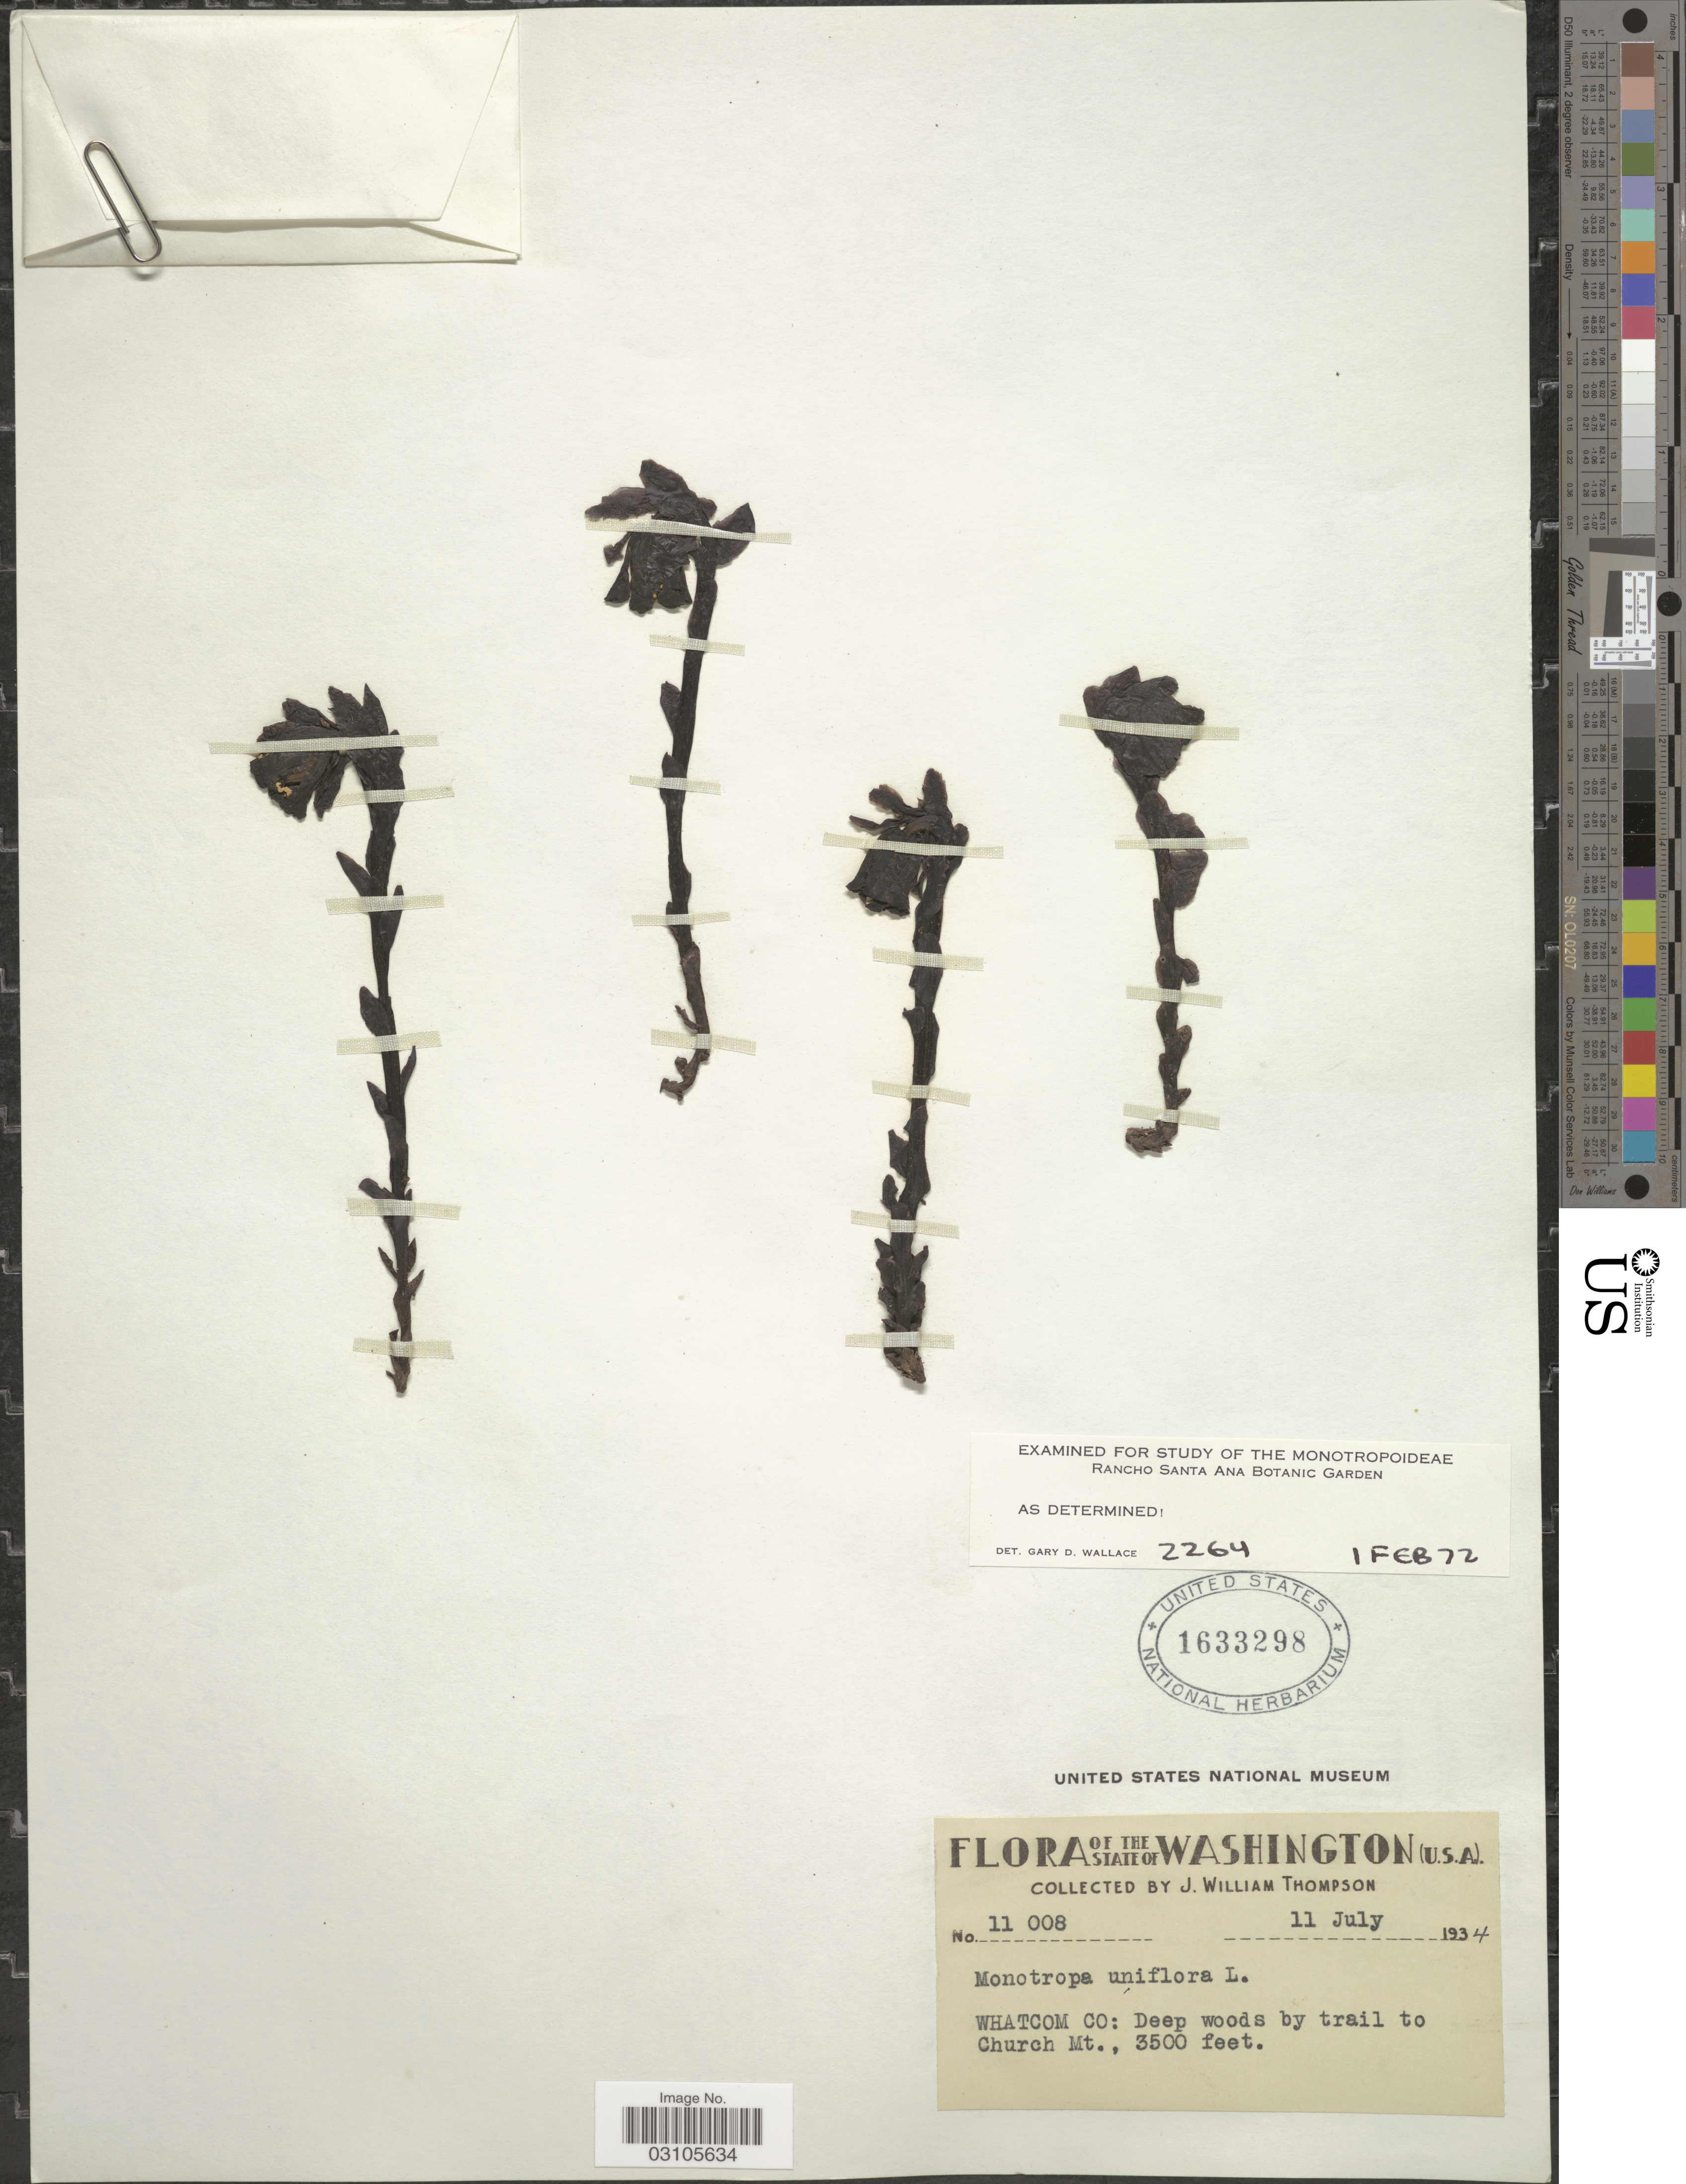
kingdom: Plantae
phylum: Tracheophyta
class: Magnoliopsida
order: Ericales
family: Ericaceae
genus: Monotropa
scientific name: Monotropa uniflora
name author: L.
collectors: J. W. Thompson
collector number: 11008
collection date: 1934-07-11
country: United States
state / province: Washington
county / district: Whitman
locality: Whatcom Co: Deep woods by trail to Church Mt.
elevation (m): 1067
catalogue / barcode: US 1633298